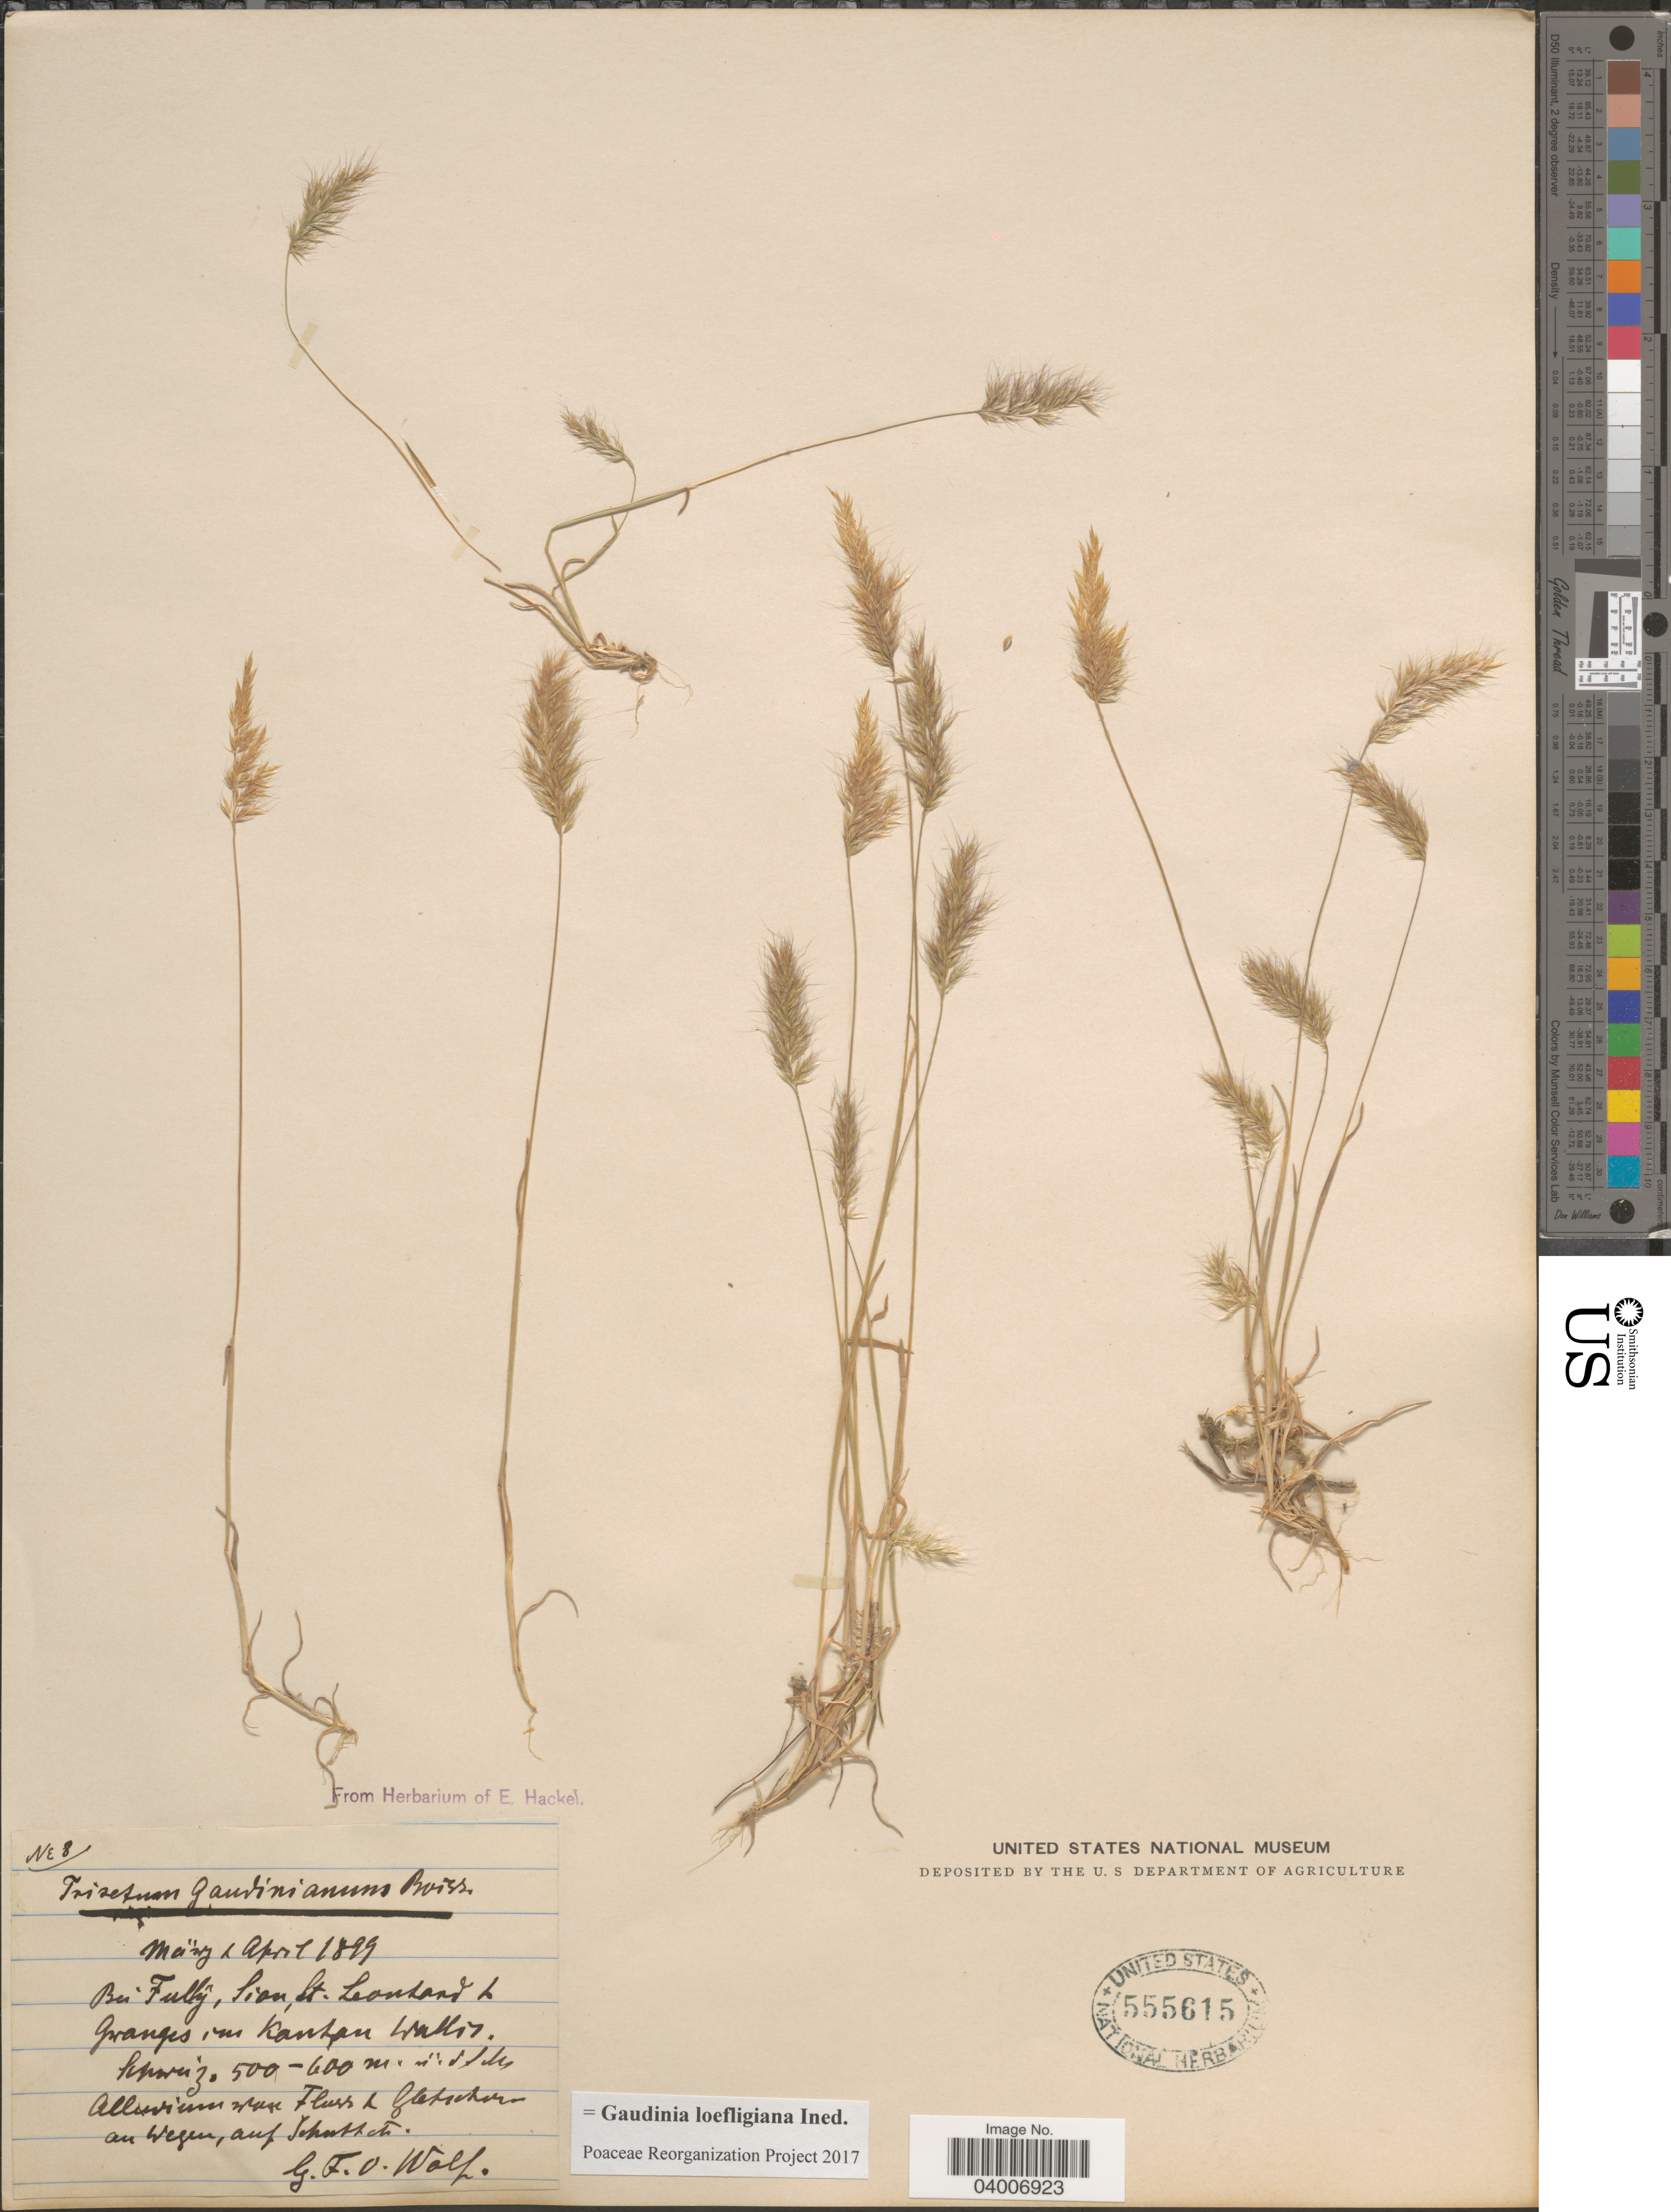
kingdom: Plantae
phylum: Tracheophyta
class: Liliopsida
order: Poales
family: Poaceae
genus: Gaudinia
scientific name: Gaudinia loefligiana ined.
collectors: F. Wolf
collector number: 8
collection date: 1899-03/1899-04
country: Switzerland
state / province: Valais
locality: Bei Fully, Sion, St. Leonard L. Granges, im Kanton Wallis.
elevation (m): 500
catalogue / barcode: US 555615